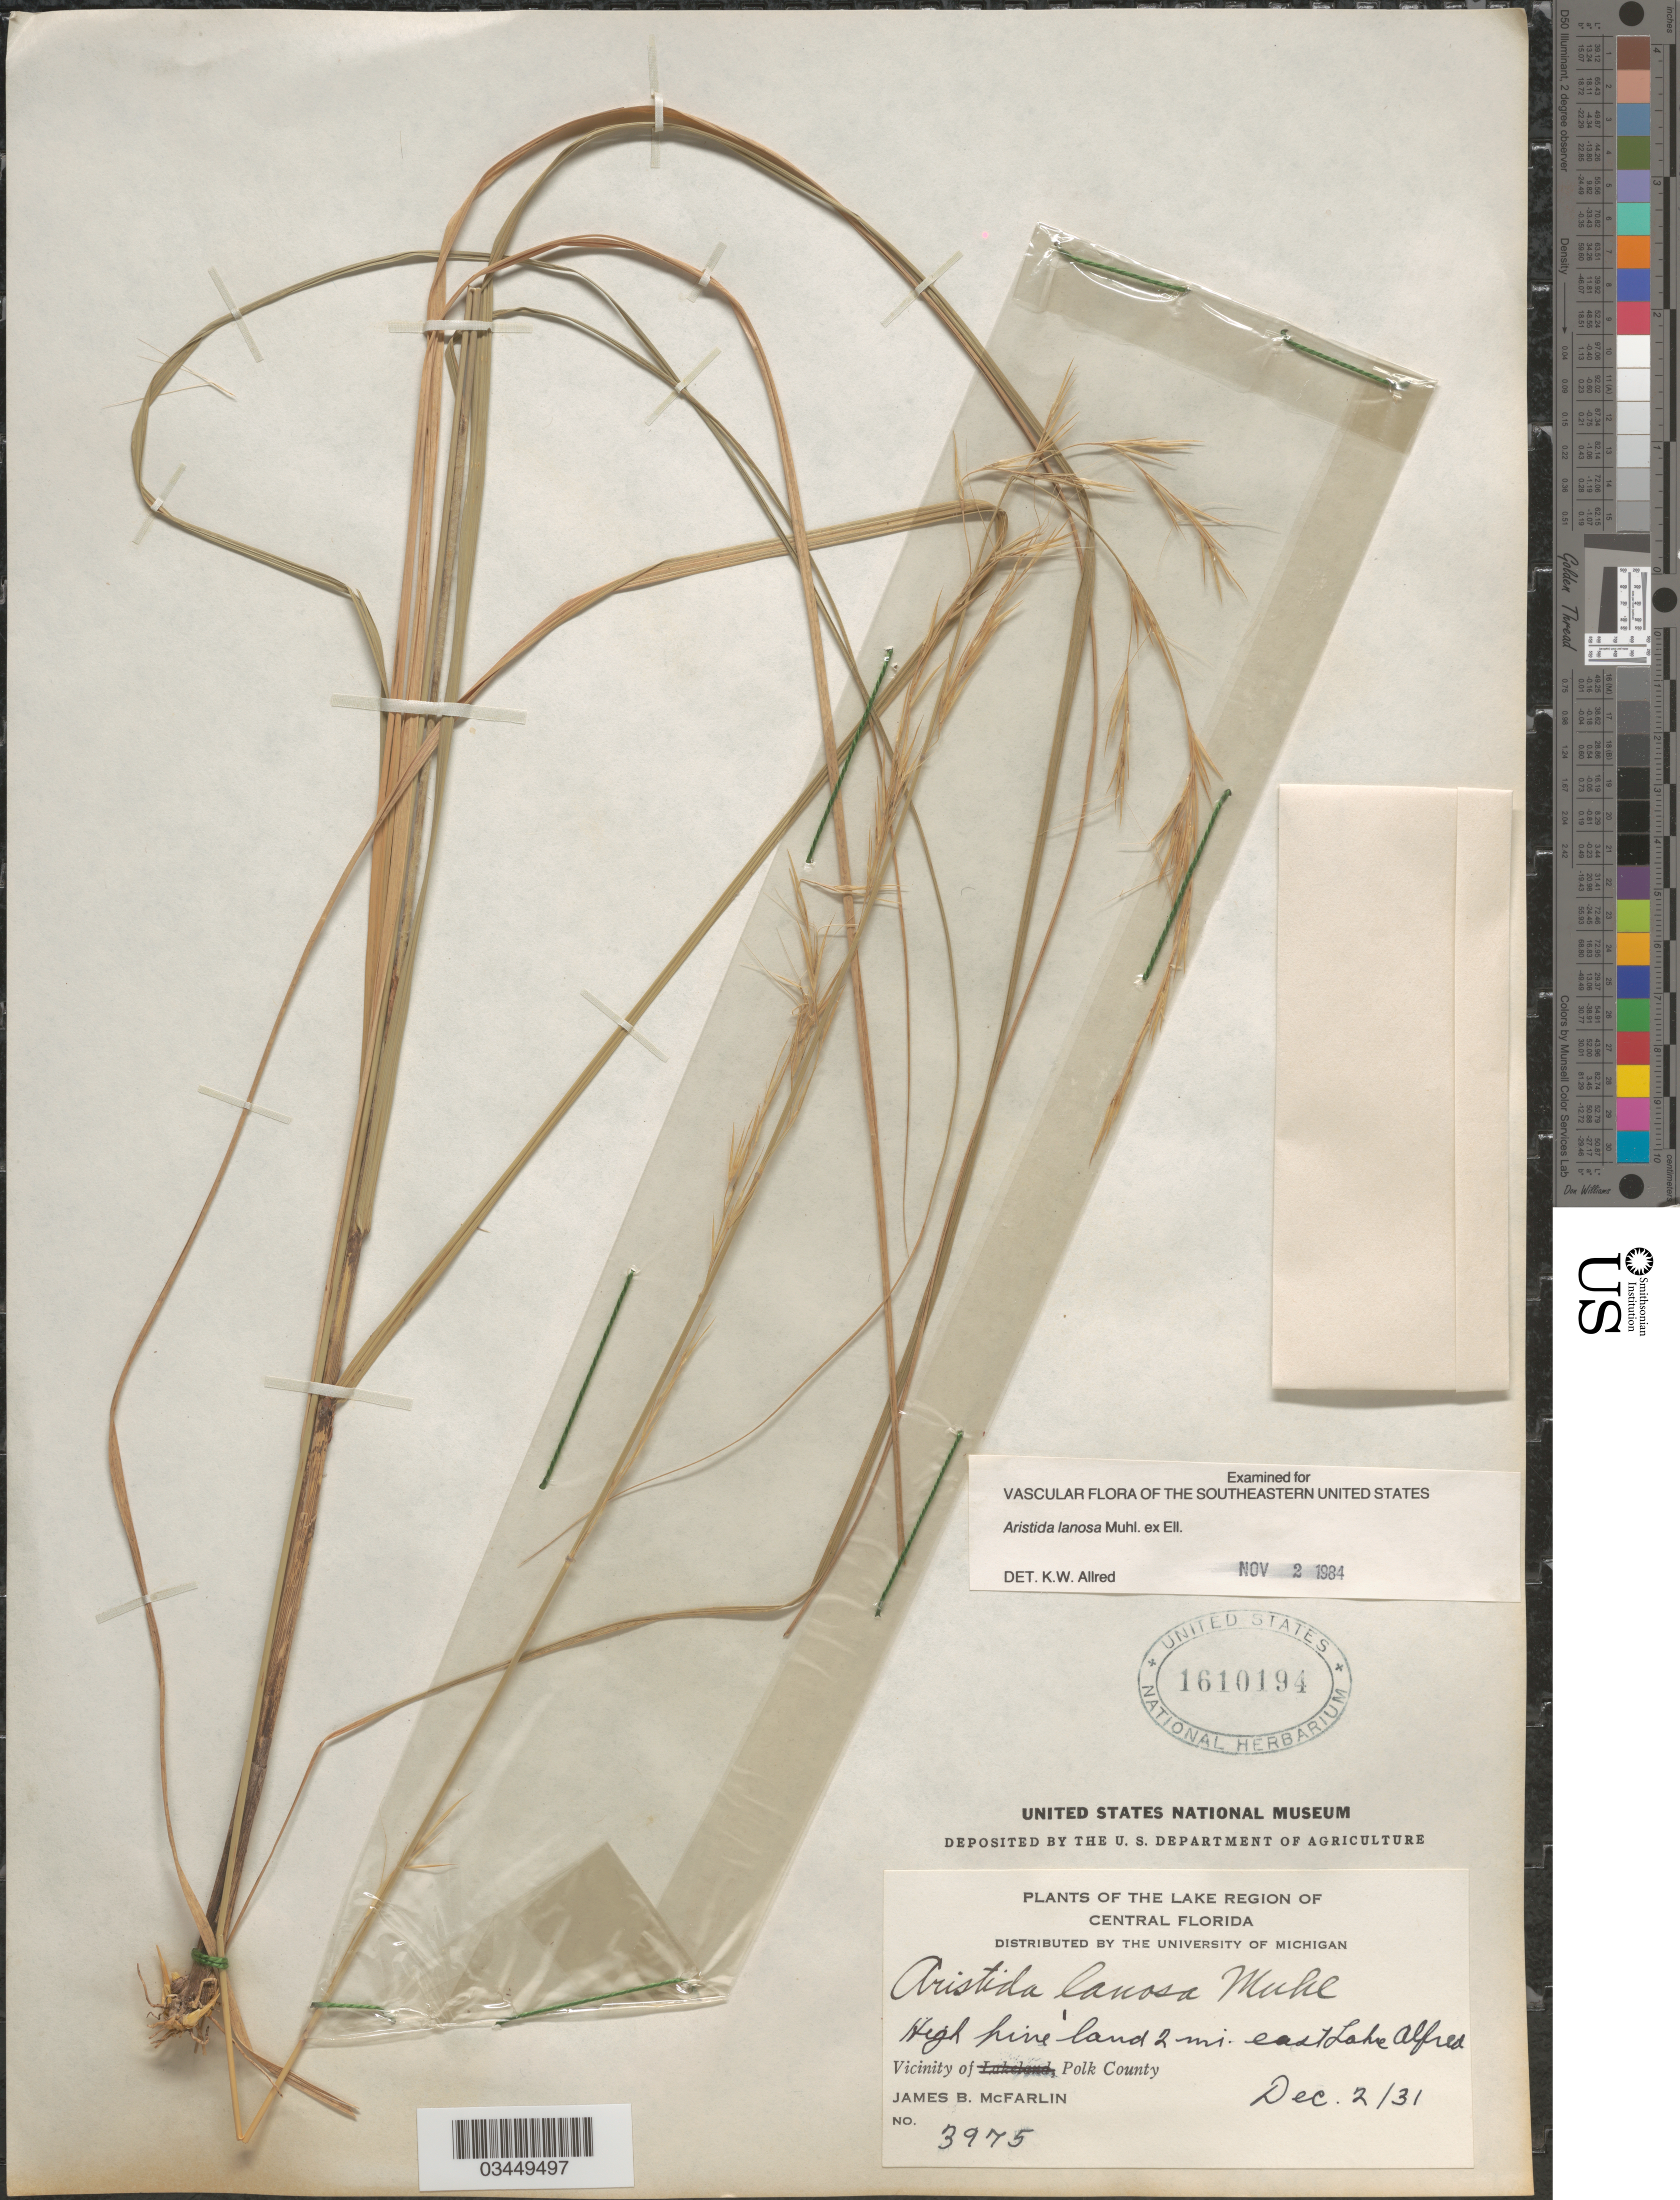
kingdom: Plantae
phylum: Tracheophyta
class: Liliopsida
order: Poales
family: Poaceae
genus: Aristida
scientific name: Aristida lanosa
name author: Muhl.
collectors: J. McFarlin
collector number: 3975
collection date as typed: Transcribed d/m/y: 2/12/31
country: United States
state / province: Florida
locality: The Lake Region of Central Florida. High pine land 2 mi. east Lake Alfred. Vicinity of Polk County.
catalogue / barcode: US 1610194